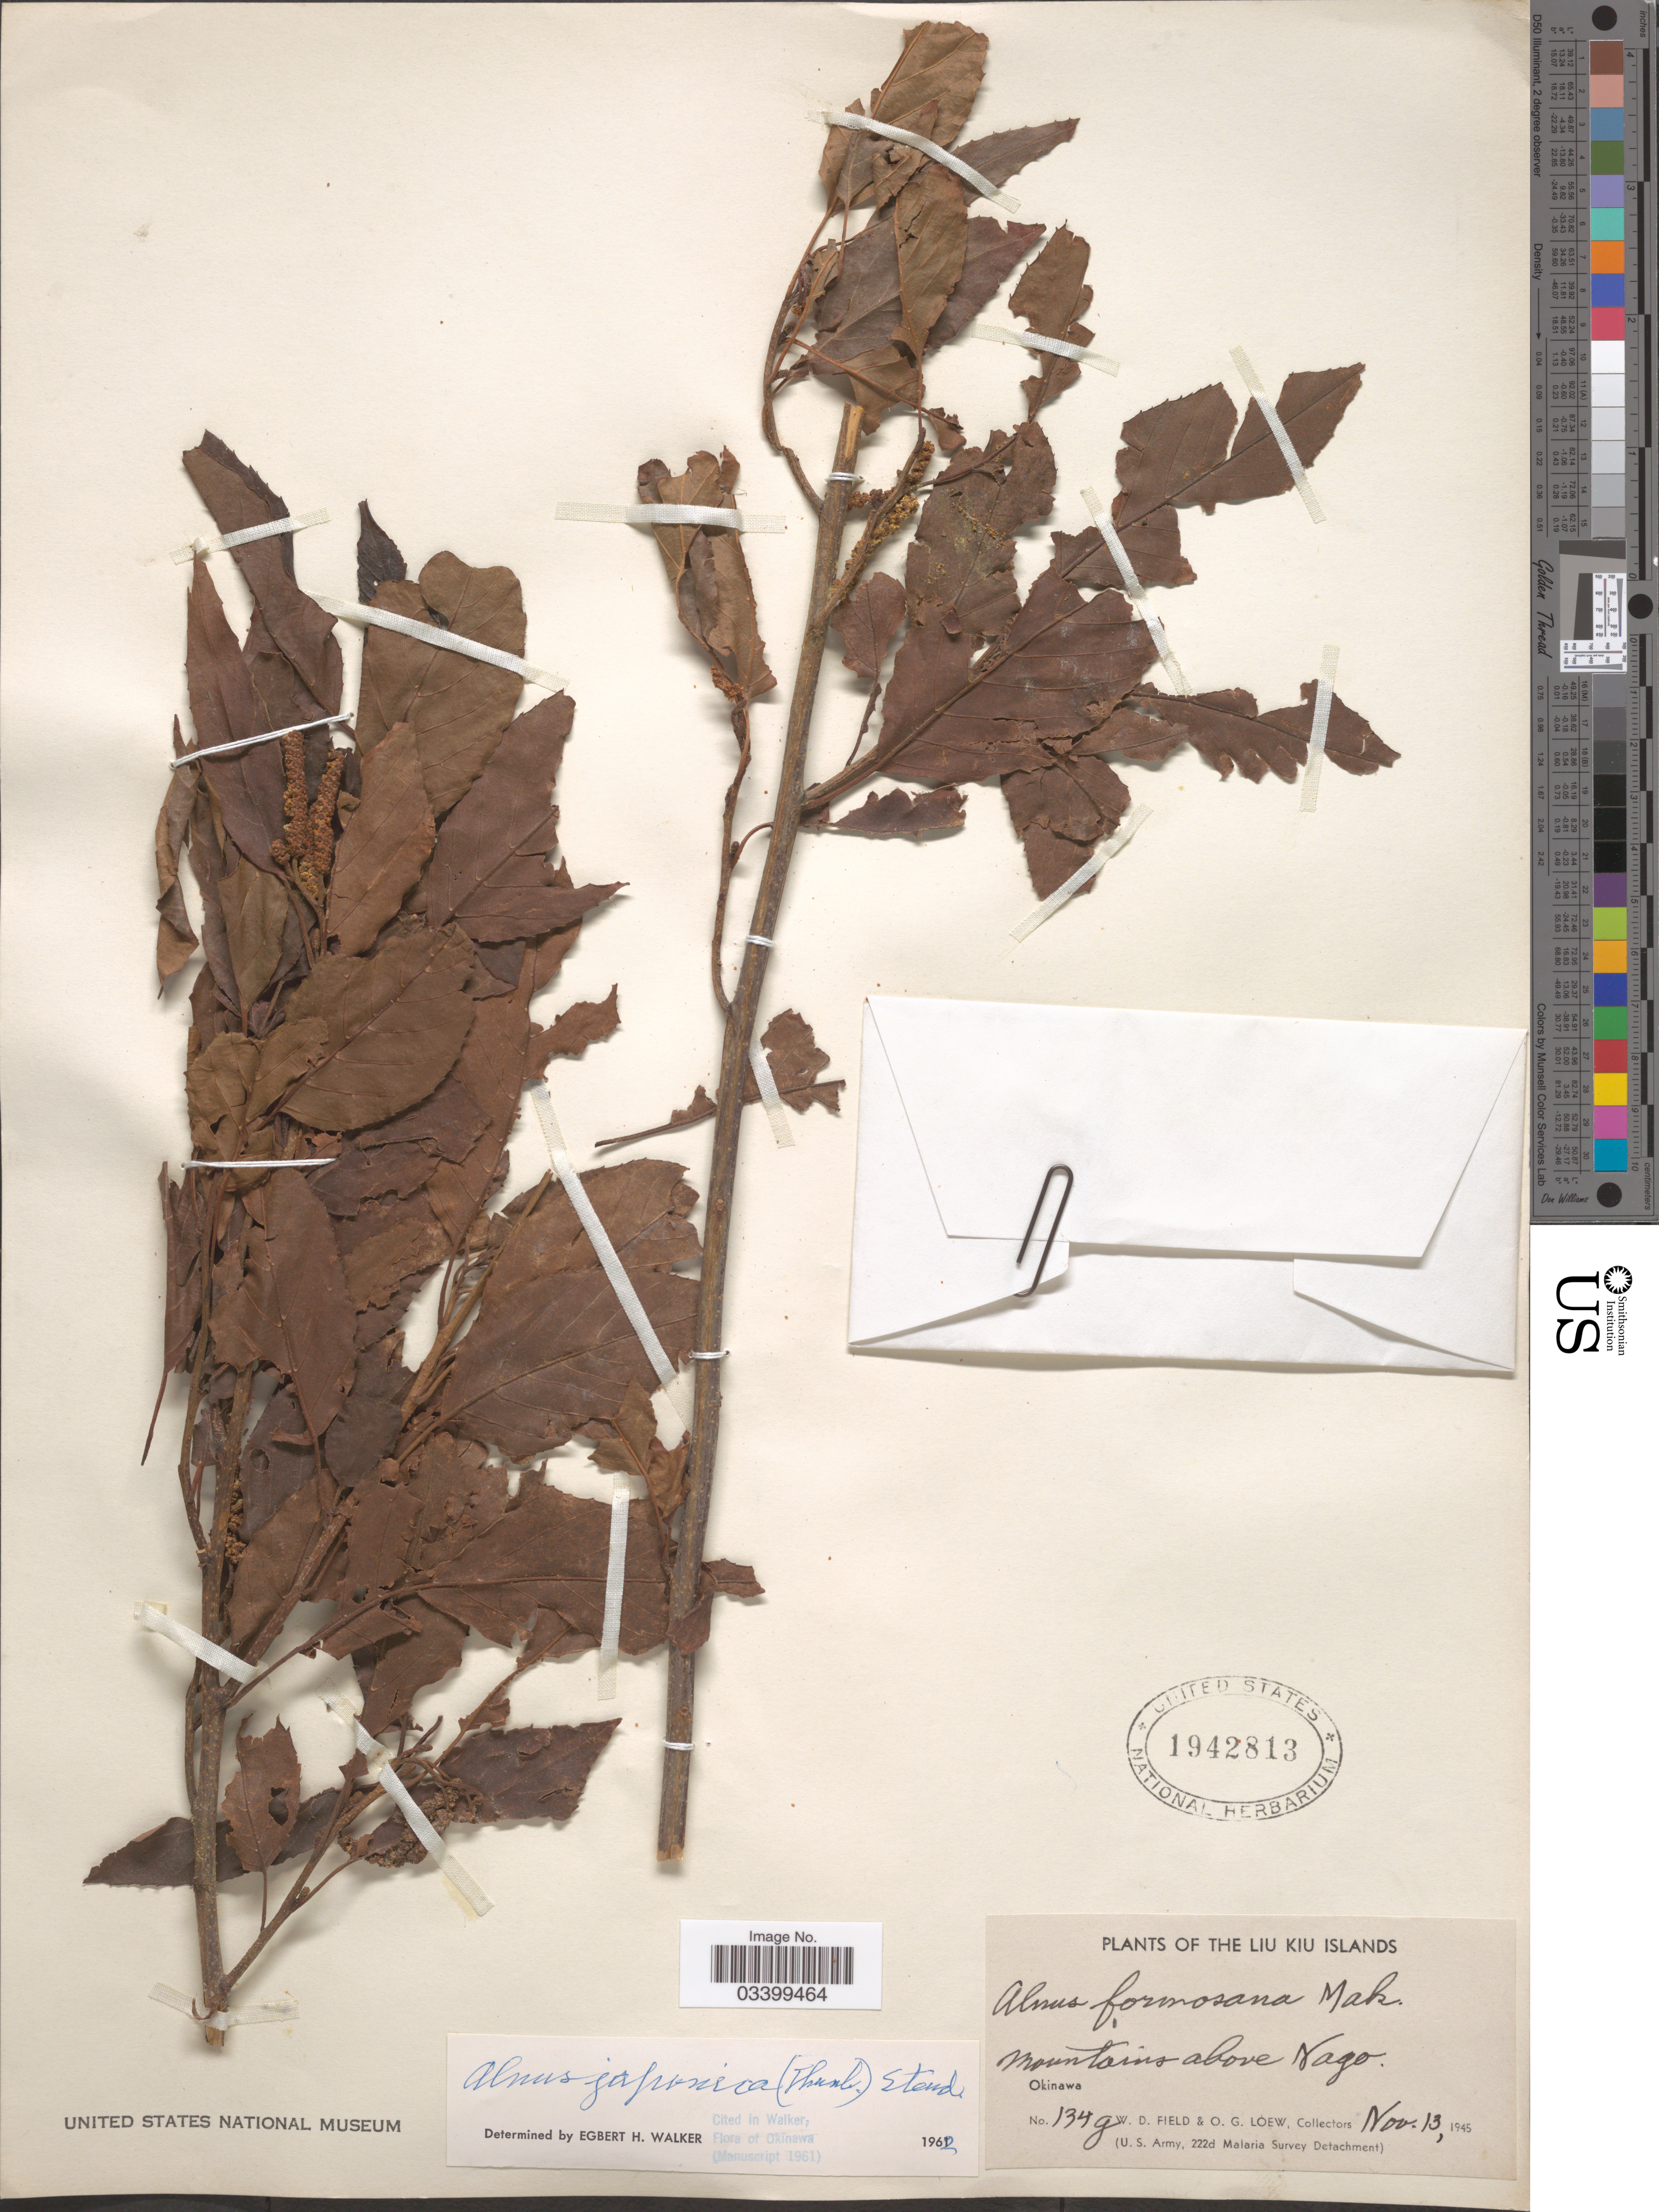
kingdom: Plantae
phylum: Tracheophyta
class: Magnoliopsida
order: Fagales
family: Betulaceae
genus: Alnus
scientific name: Alnus japonica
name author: (Thunb.) Steud.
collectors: W. D. Field & O. G. Loew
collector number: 134g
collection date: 1945-11-13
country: Japan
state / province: Okinawa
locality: The Liu Kiu Islands. Mountains above Nago.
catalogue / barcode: US 1942813